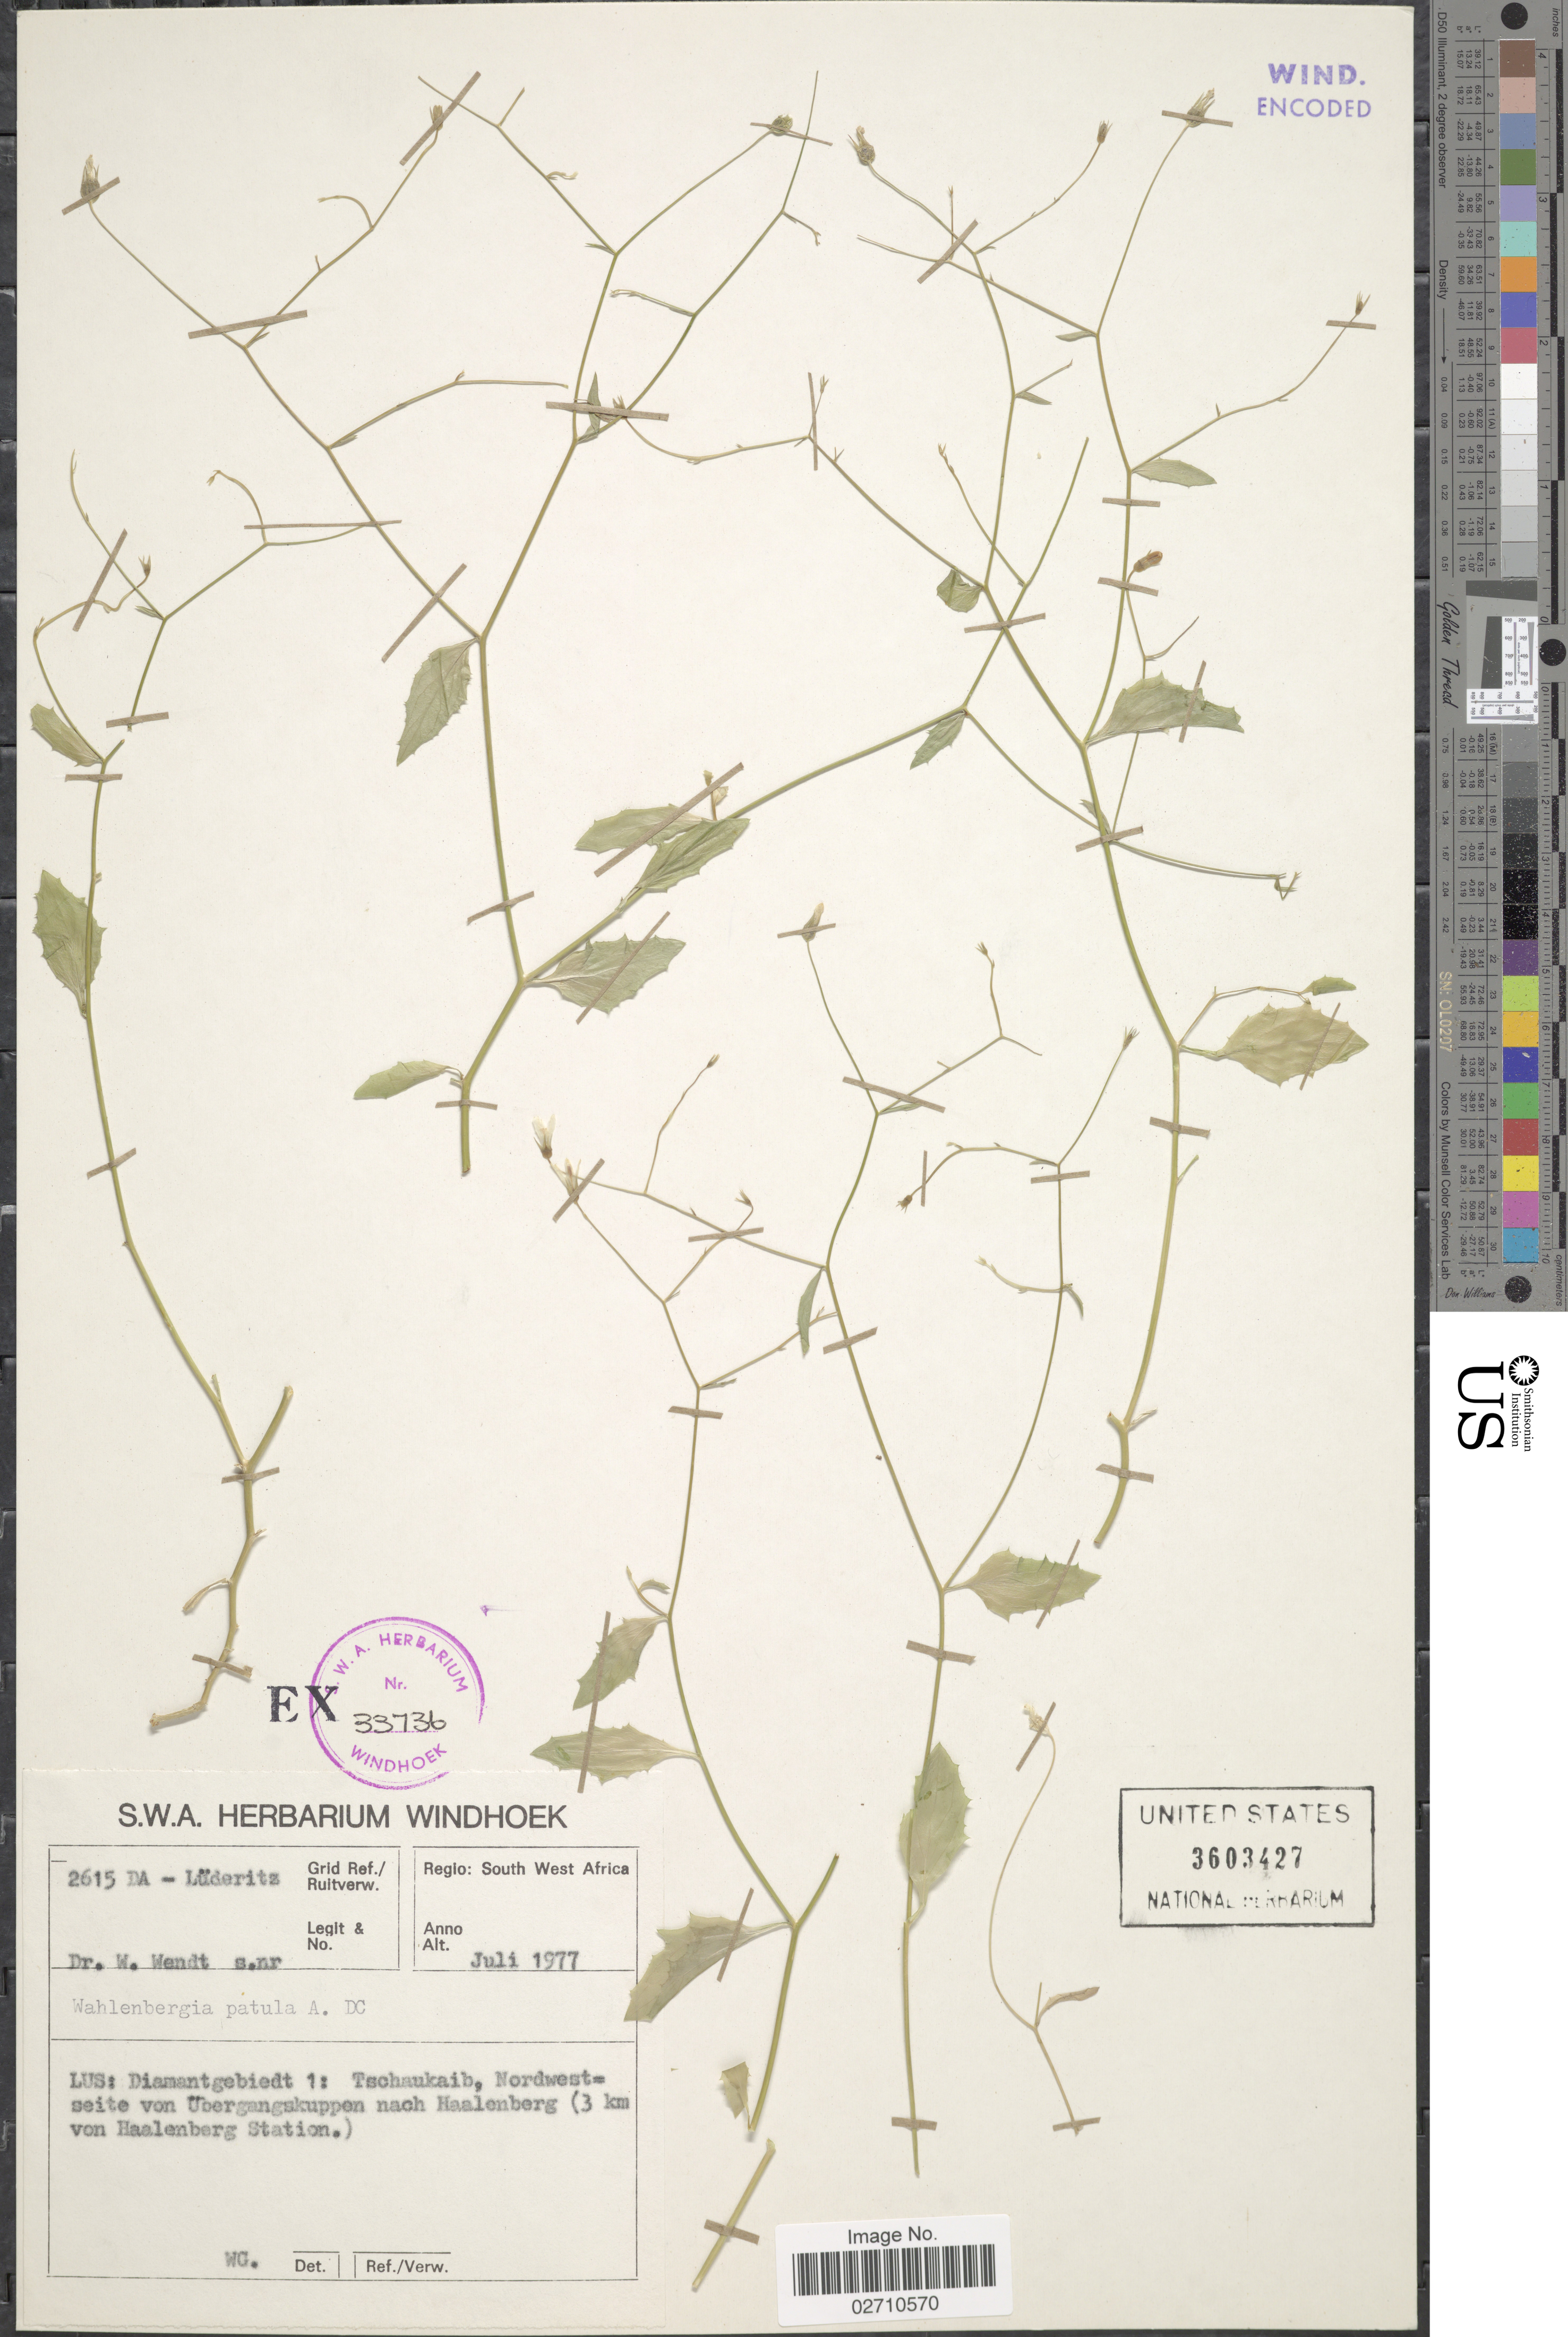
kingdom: Plantae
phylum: Tracheophyta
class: Magnoliopsida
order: Asterales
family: Campanulaceae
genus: Wahlenbergia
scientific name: Wahlenbergia patula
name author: A. DC.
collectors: W. Wendt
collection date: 1977-07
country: Namibia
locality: South West Africa. Lus: Diamantgebiedt 1: Tschaukaib, Nordwestseite von Ubergangskuppen nach Haalenberg (3 km von Haalenberg Station)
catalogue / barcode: US 3603427